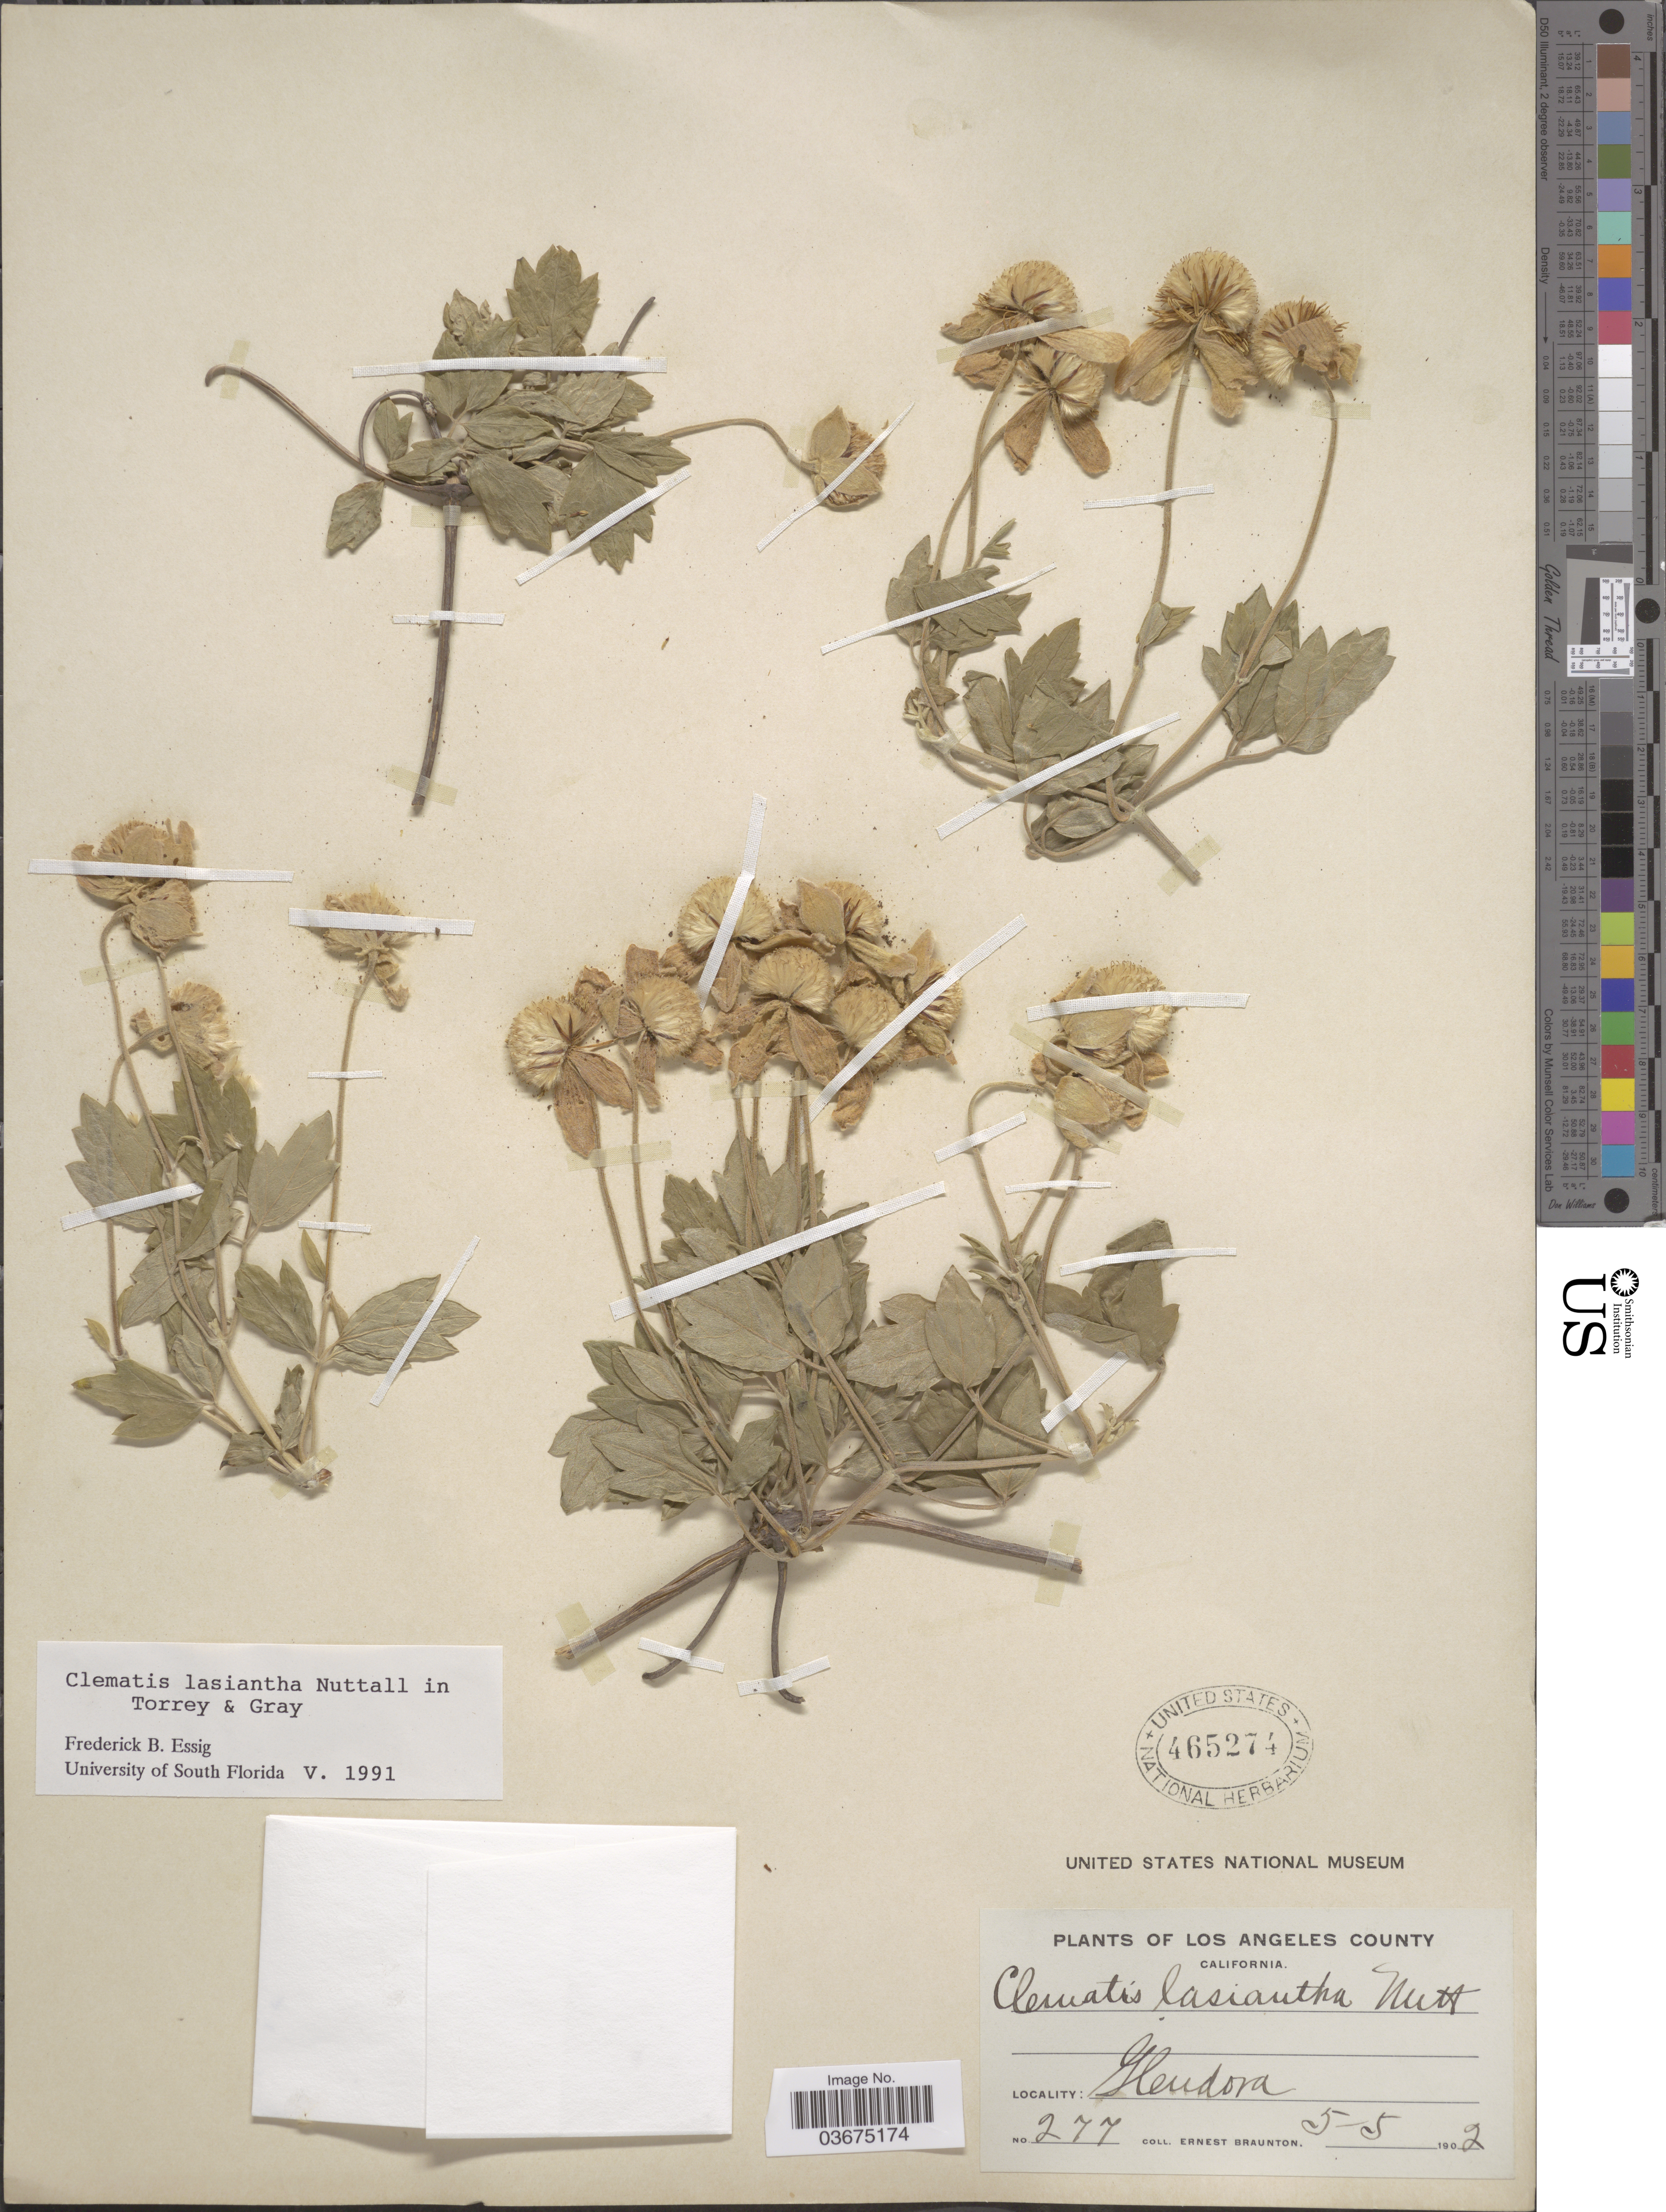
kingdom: Plantae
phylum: Tracheophyta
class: Magnoliopsida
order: Ranunculales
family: Ranunculaceae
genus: Clematis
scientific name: Clematis lasiantha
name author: Nutt.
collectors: E. Braunton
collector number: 277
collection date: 1902-05-05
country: United States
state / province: California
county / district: Los Angeles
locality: Los Angeles County. Glendora.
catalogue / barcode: US 465274